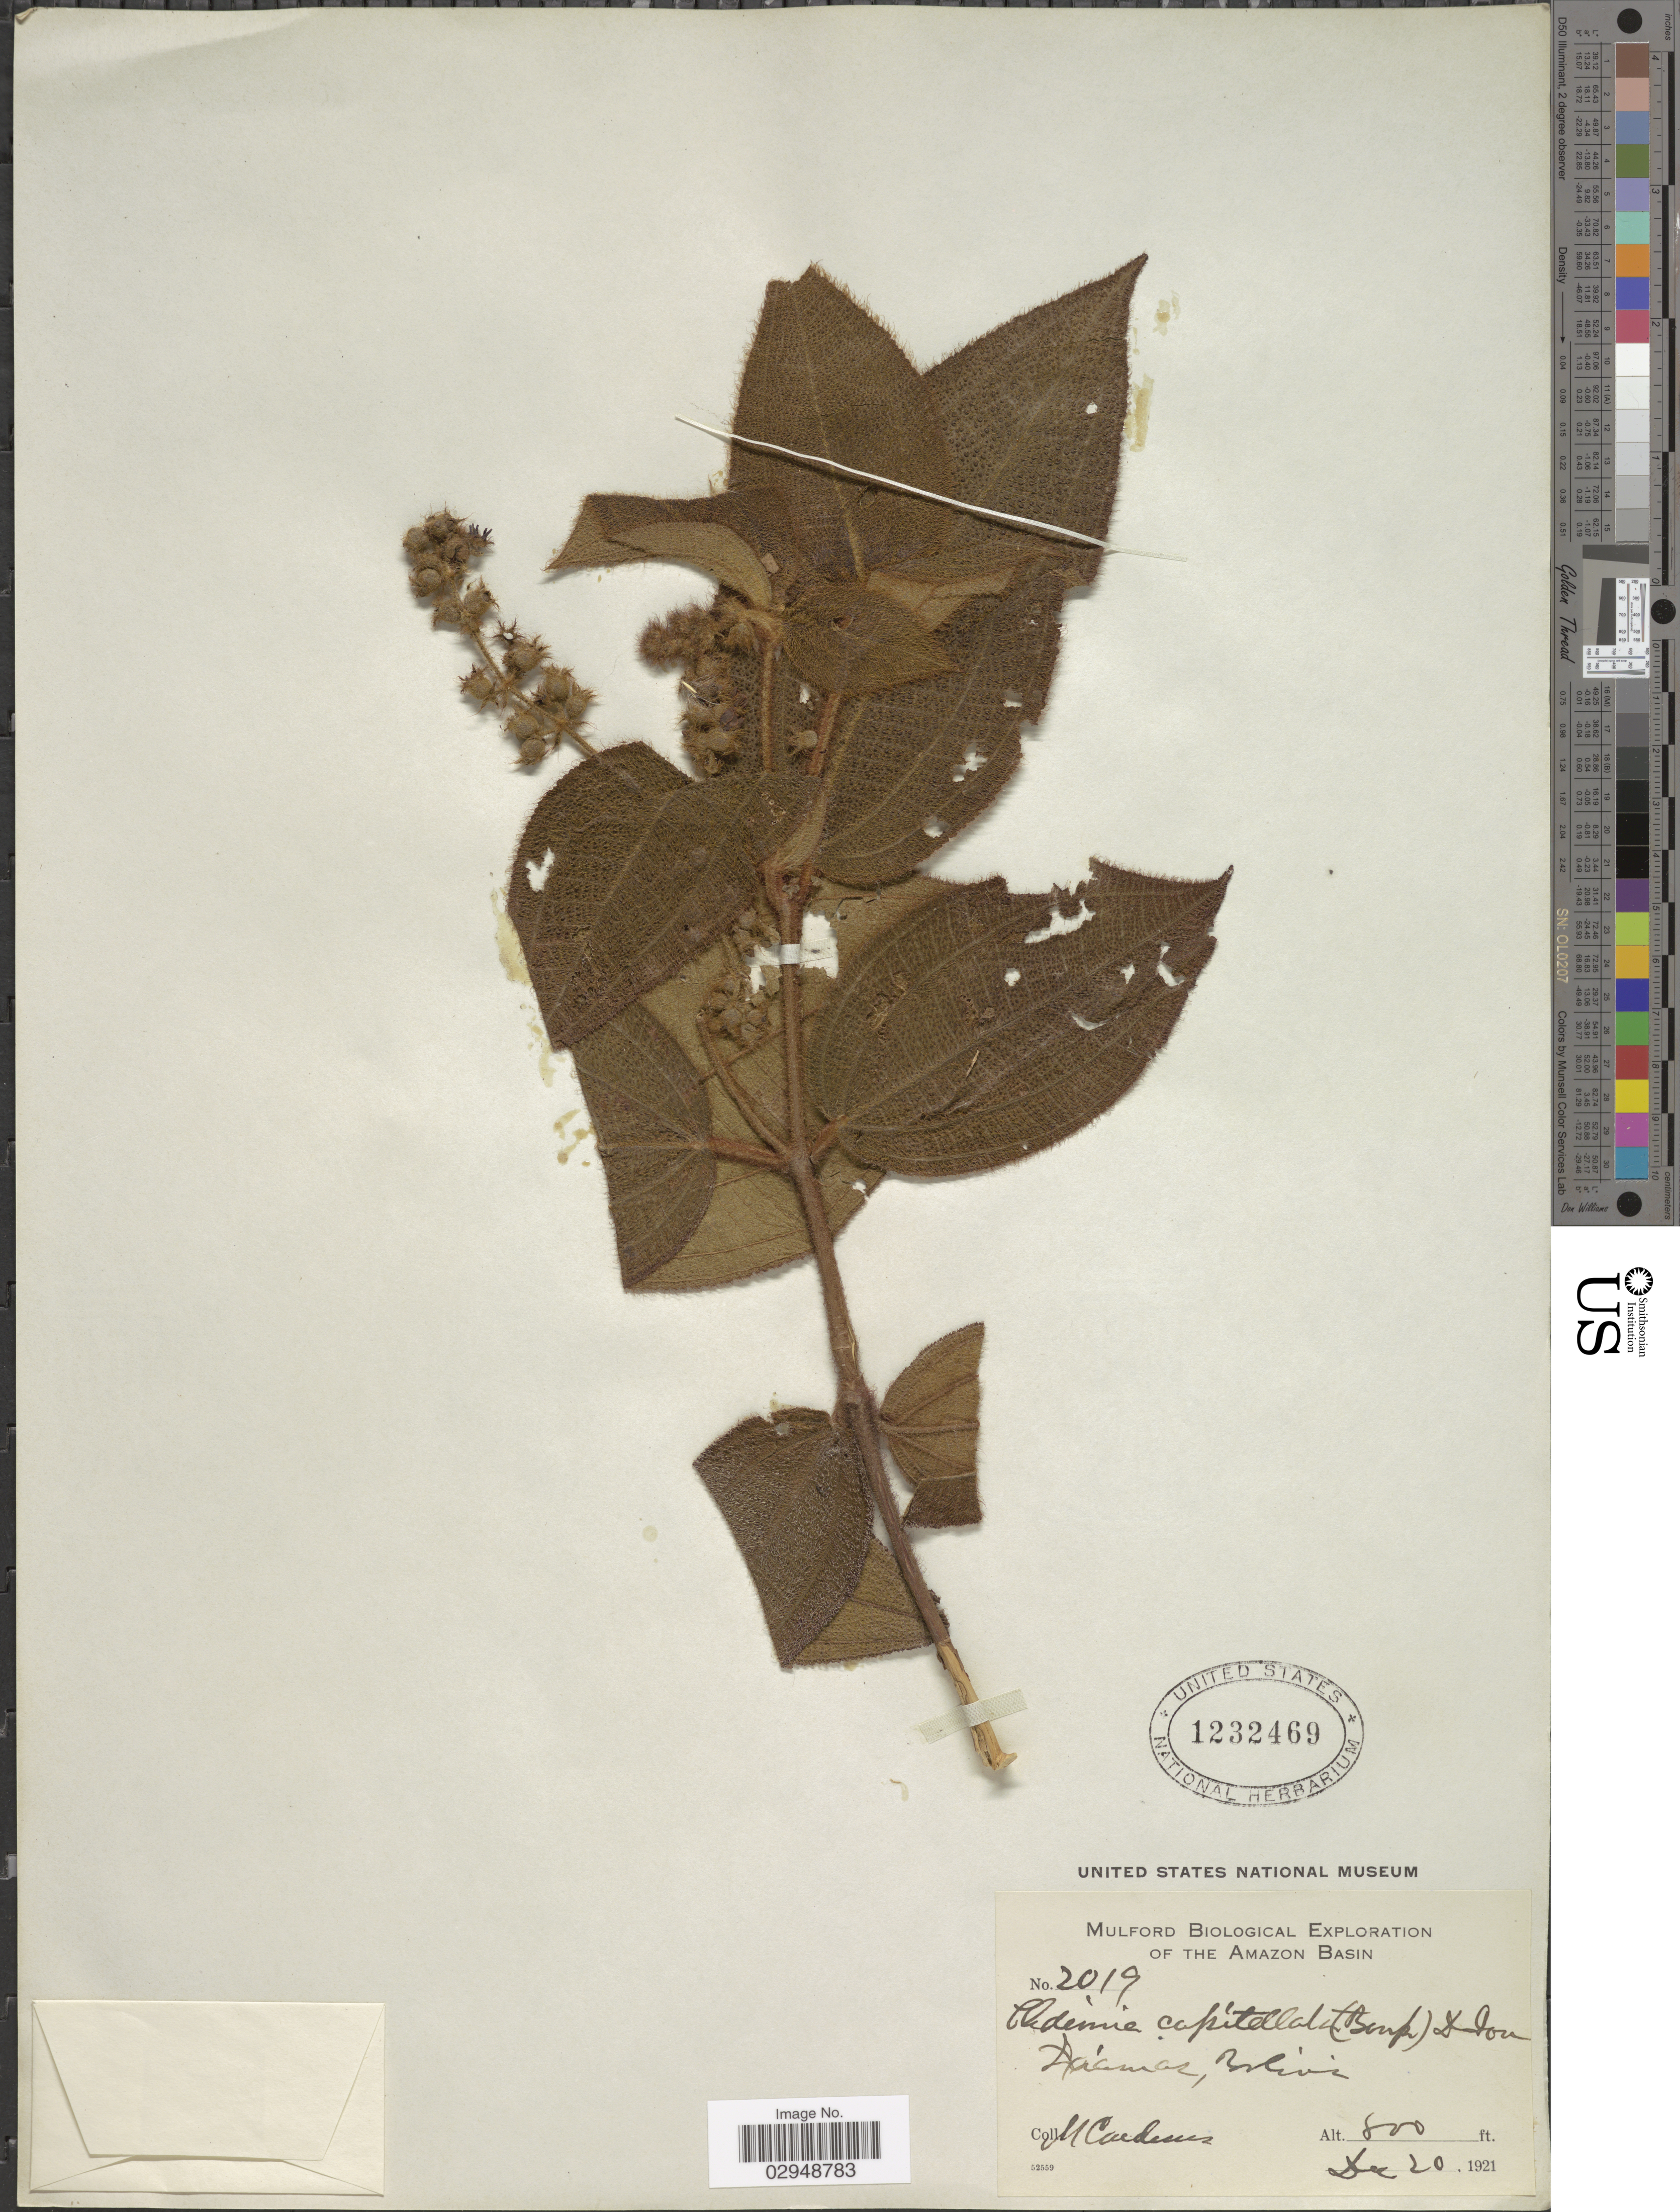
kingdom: Plantae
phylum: Tracheophyta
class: Magnoliopsida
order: Myrtales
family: Melastomataceae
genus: Clidemia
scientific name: Clidemia capitellata var. dependens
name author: (Pav. & D. Don) J.F. Macbr.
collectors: M. Cárdenas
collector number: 2019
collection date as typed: Dec. 20, 1921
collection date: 1921-12-20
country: Bolivia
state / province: La Paz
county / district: Iturralde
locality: Ixiamas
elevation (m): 244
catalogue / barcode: US 1232469